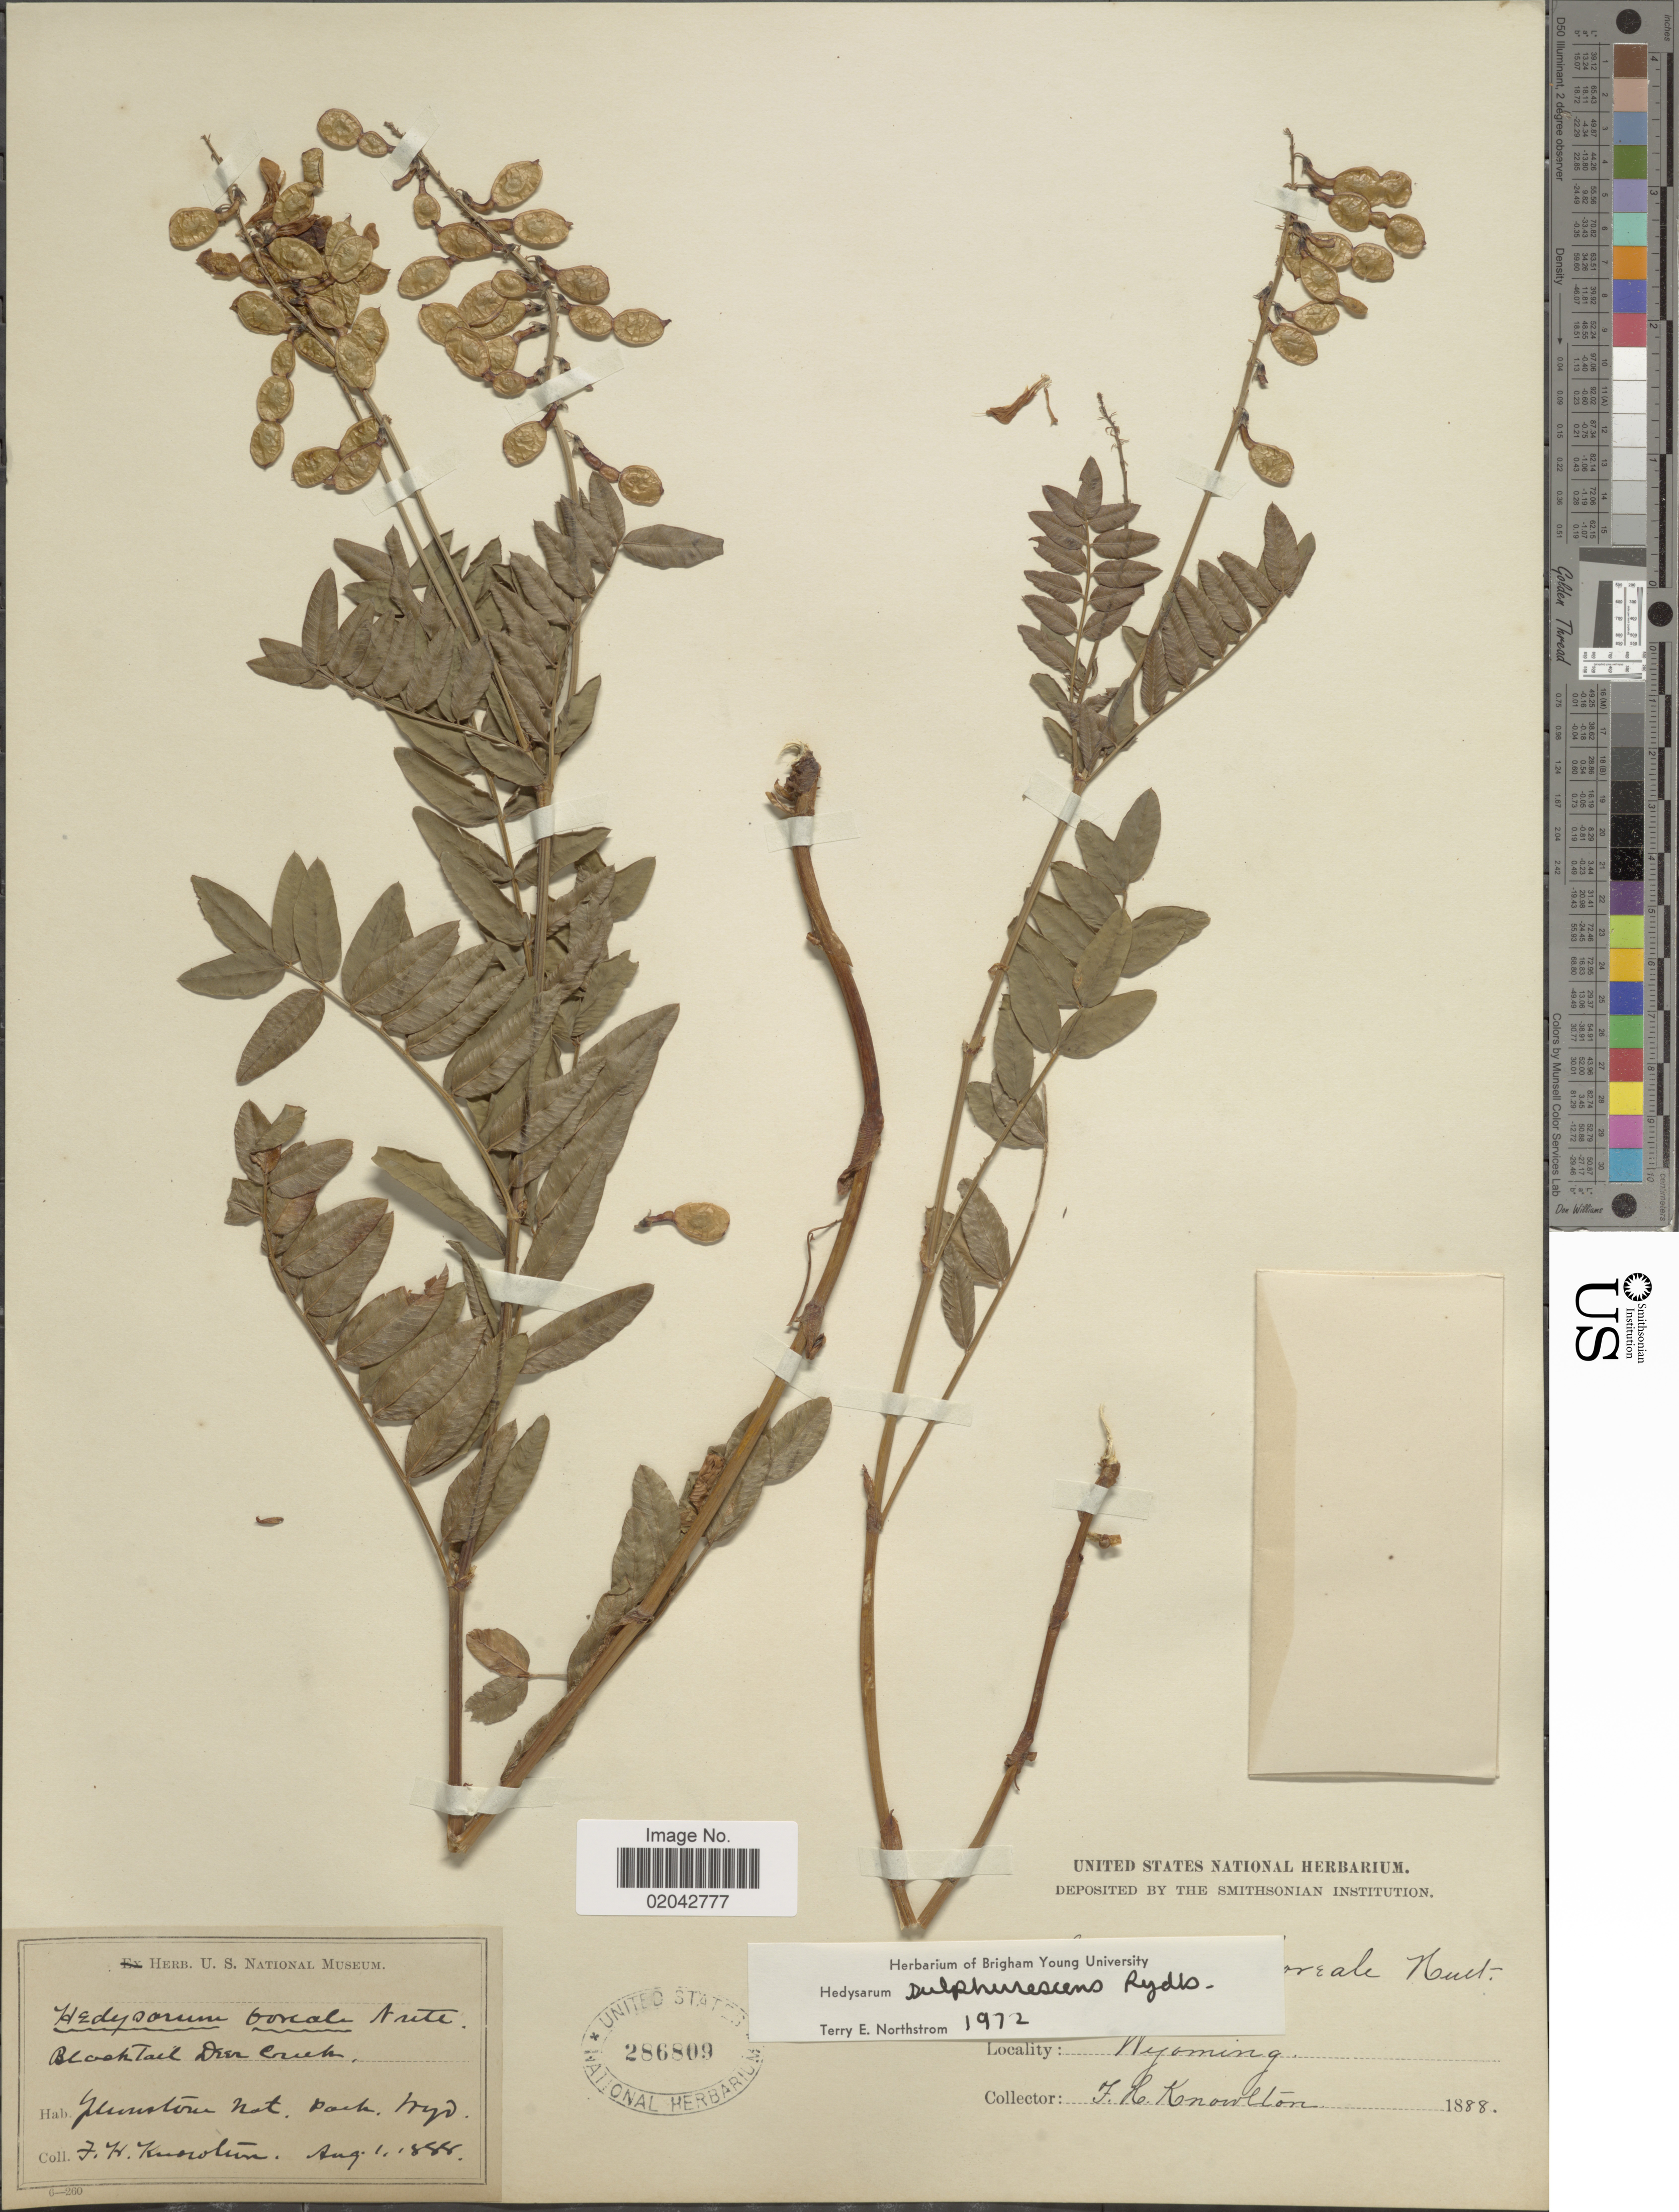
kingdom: Plantae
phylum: Tracheophyta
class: Magnoliopsida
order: Fabales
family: Fabaceae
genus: Hedysarum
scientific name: Hedysarum sulphurescens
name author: Rydb.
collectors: F. H. Knowlton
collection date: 1888-08-01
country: United States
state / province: Wyoming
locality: Yellowstone Nat. Park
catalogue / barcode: US 286809